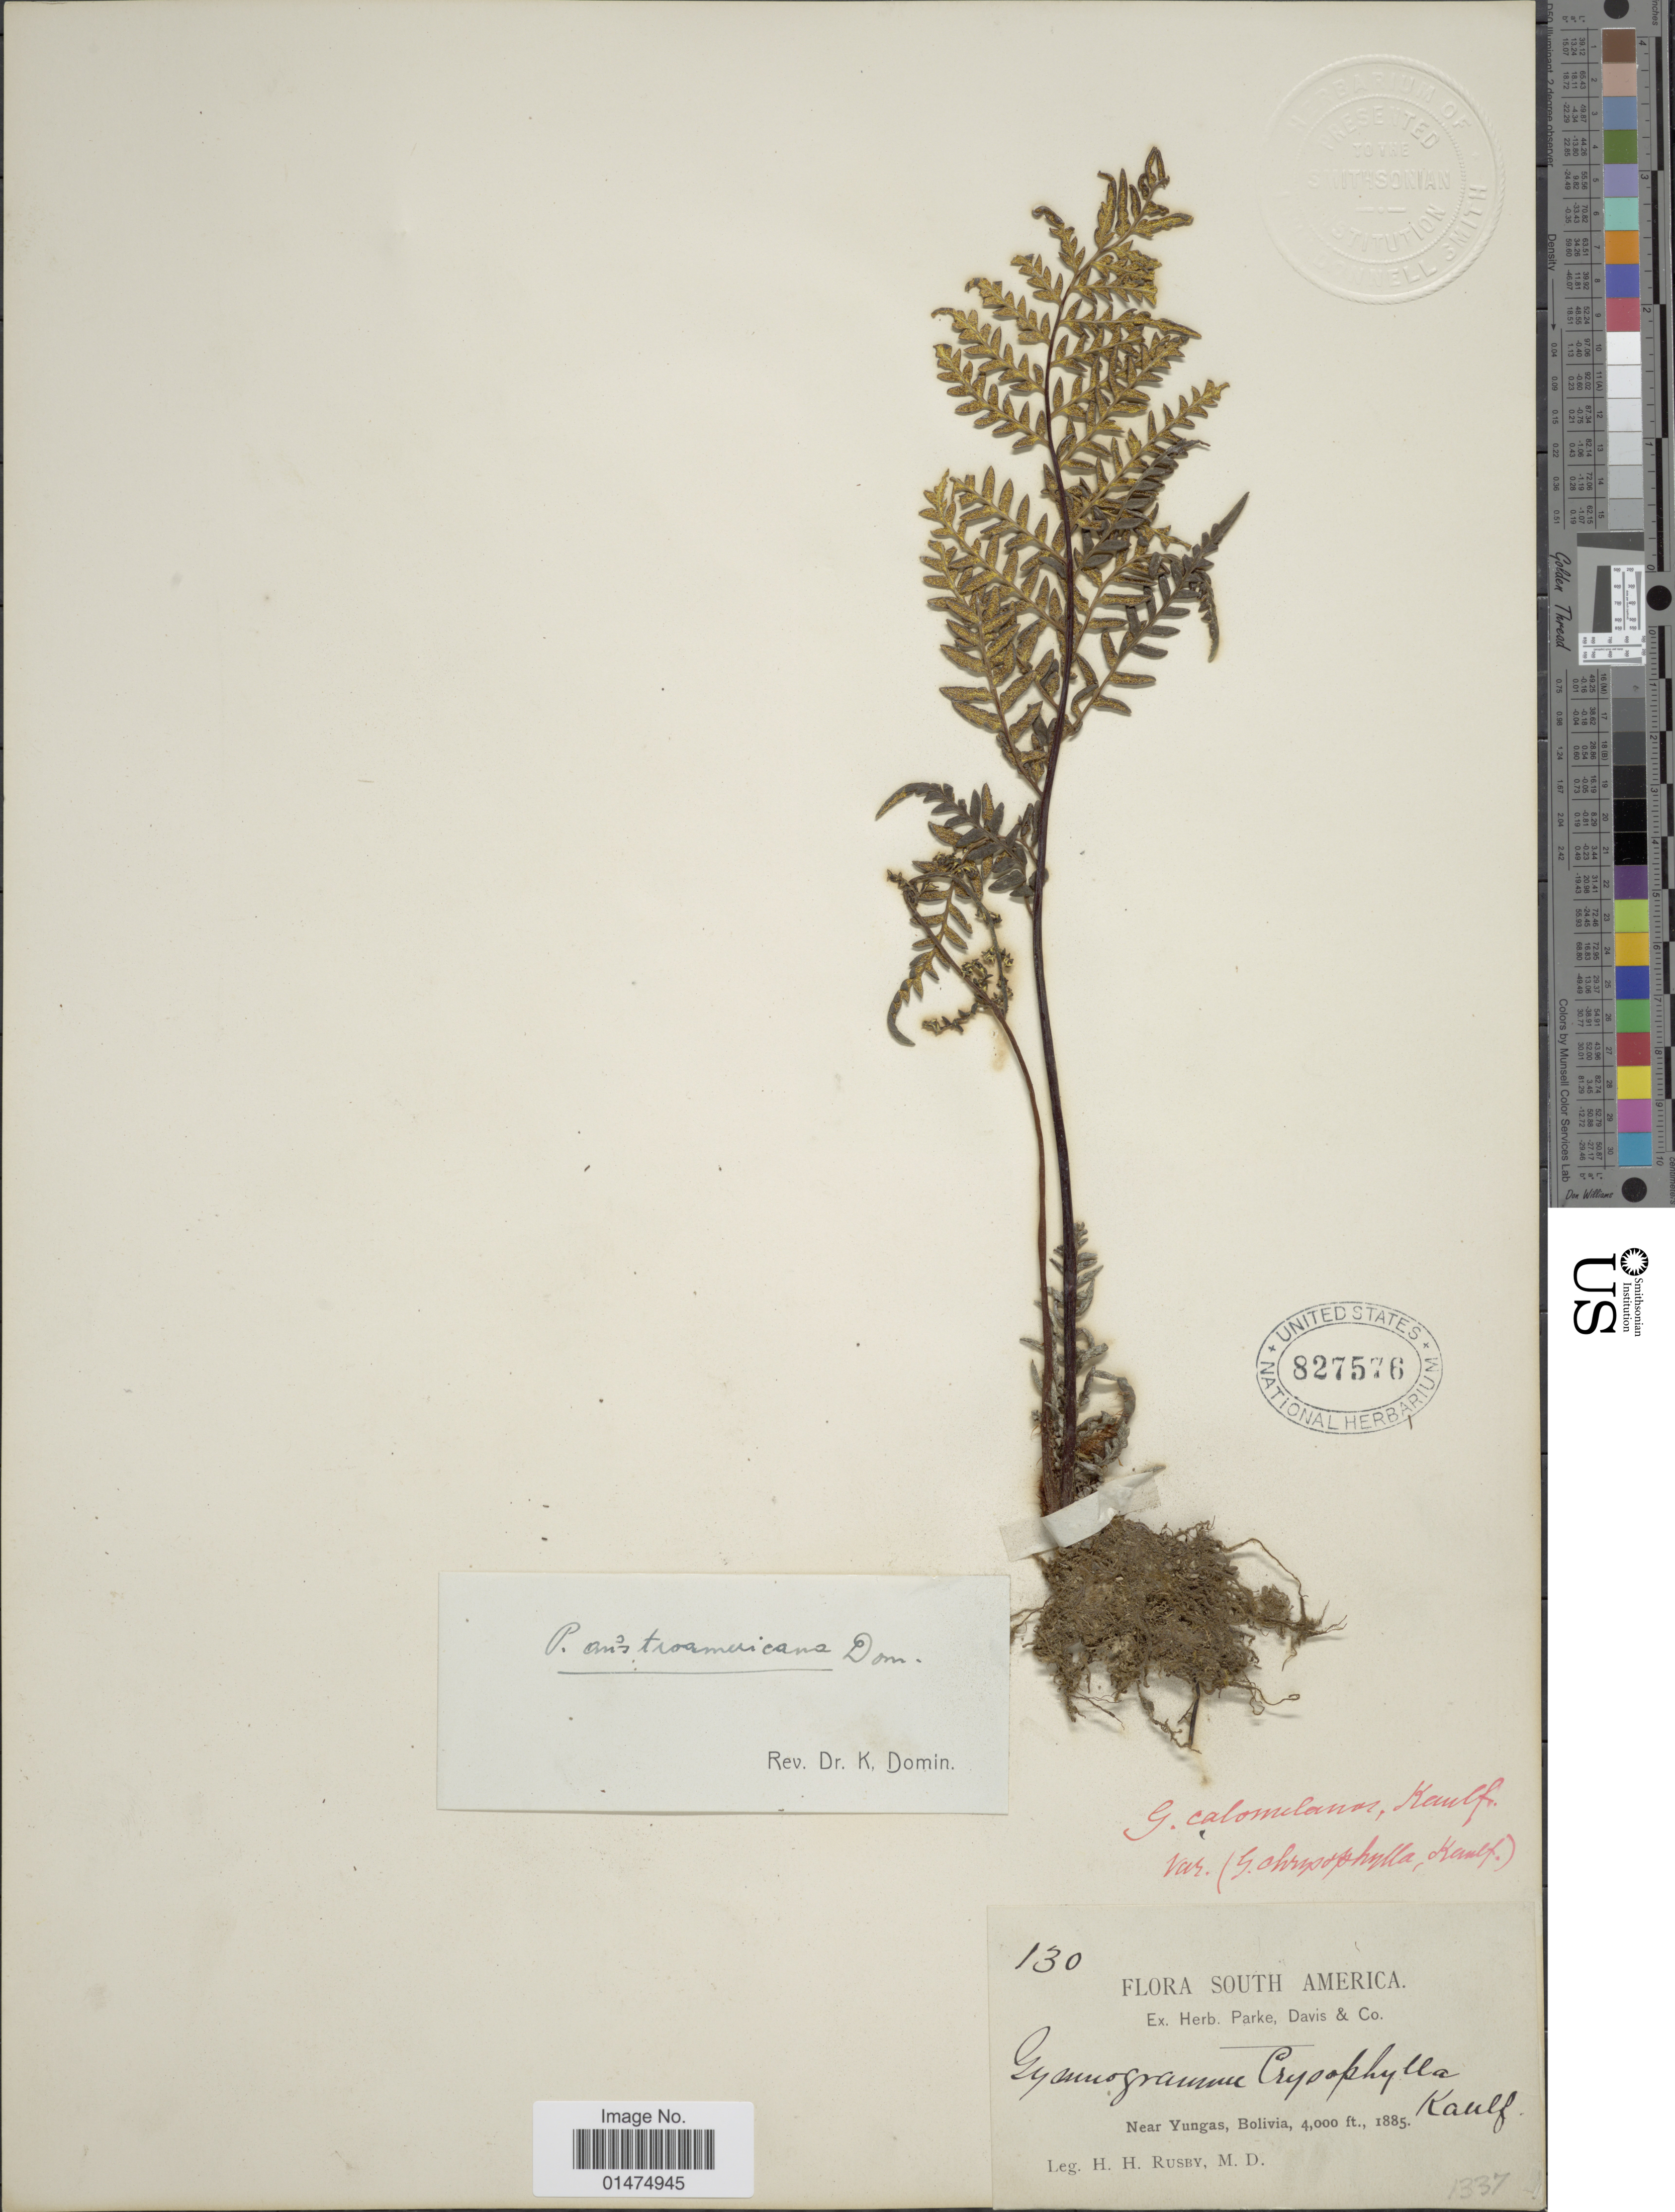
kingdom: Plantae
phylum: Tracheophyta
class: Polypodiopsida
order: Polypodiales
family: Pteridaceae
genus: Pityrogramma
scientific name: Pityrogramma calomelanos var. aureoflava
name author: (Hook.) Weath. ex L.H. Bailey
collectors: H. H. Rusby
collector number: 130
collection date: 1885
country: Bolivia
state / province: La Paz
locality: Near Yungas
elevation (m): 1219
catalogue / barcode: US 827576